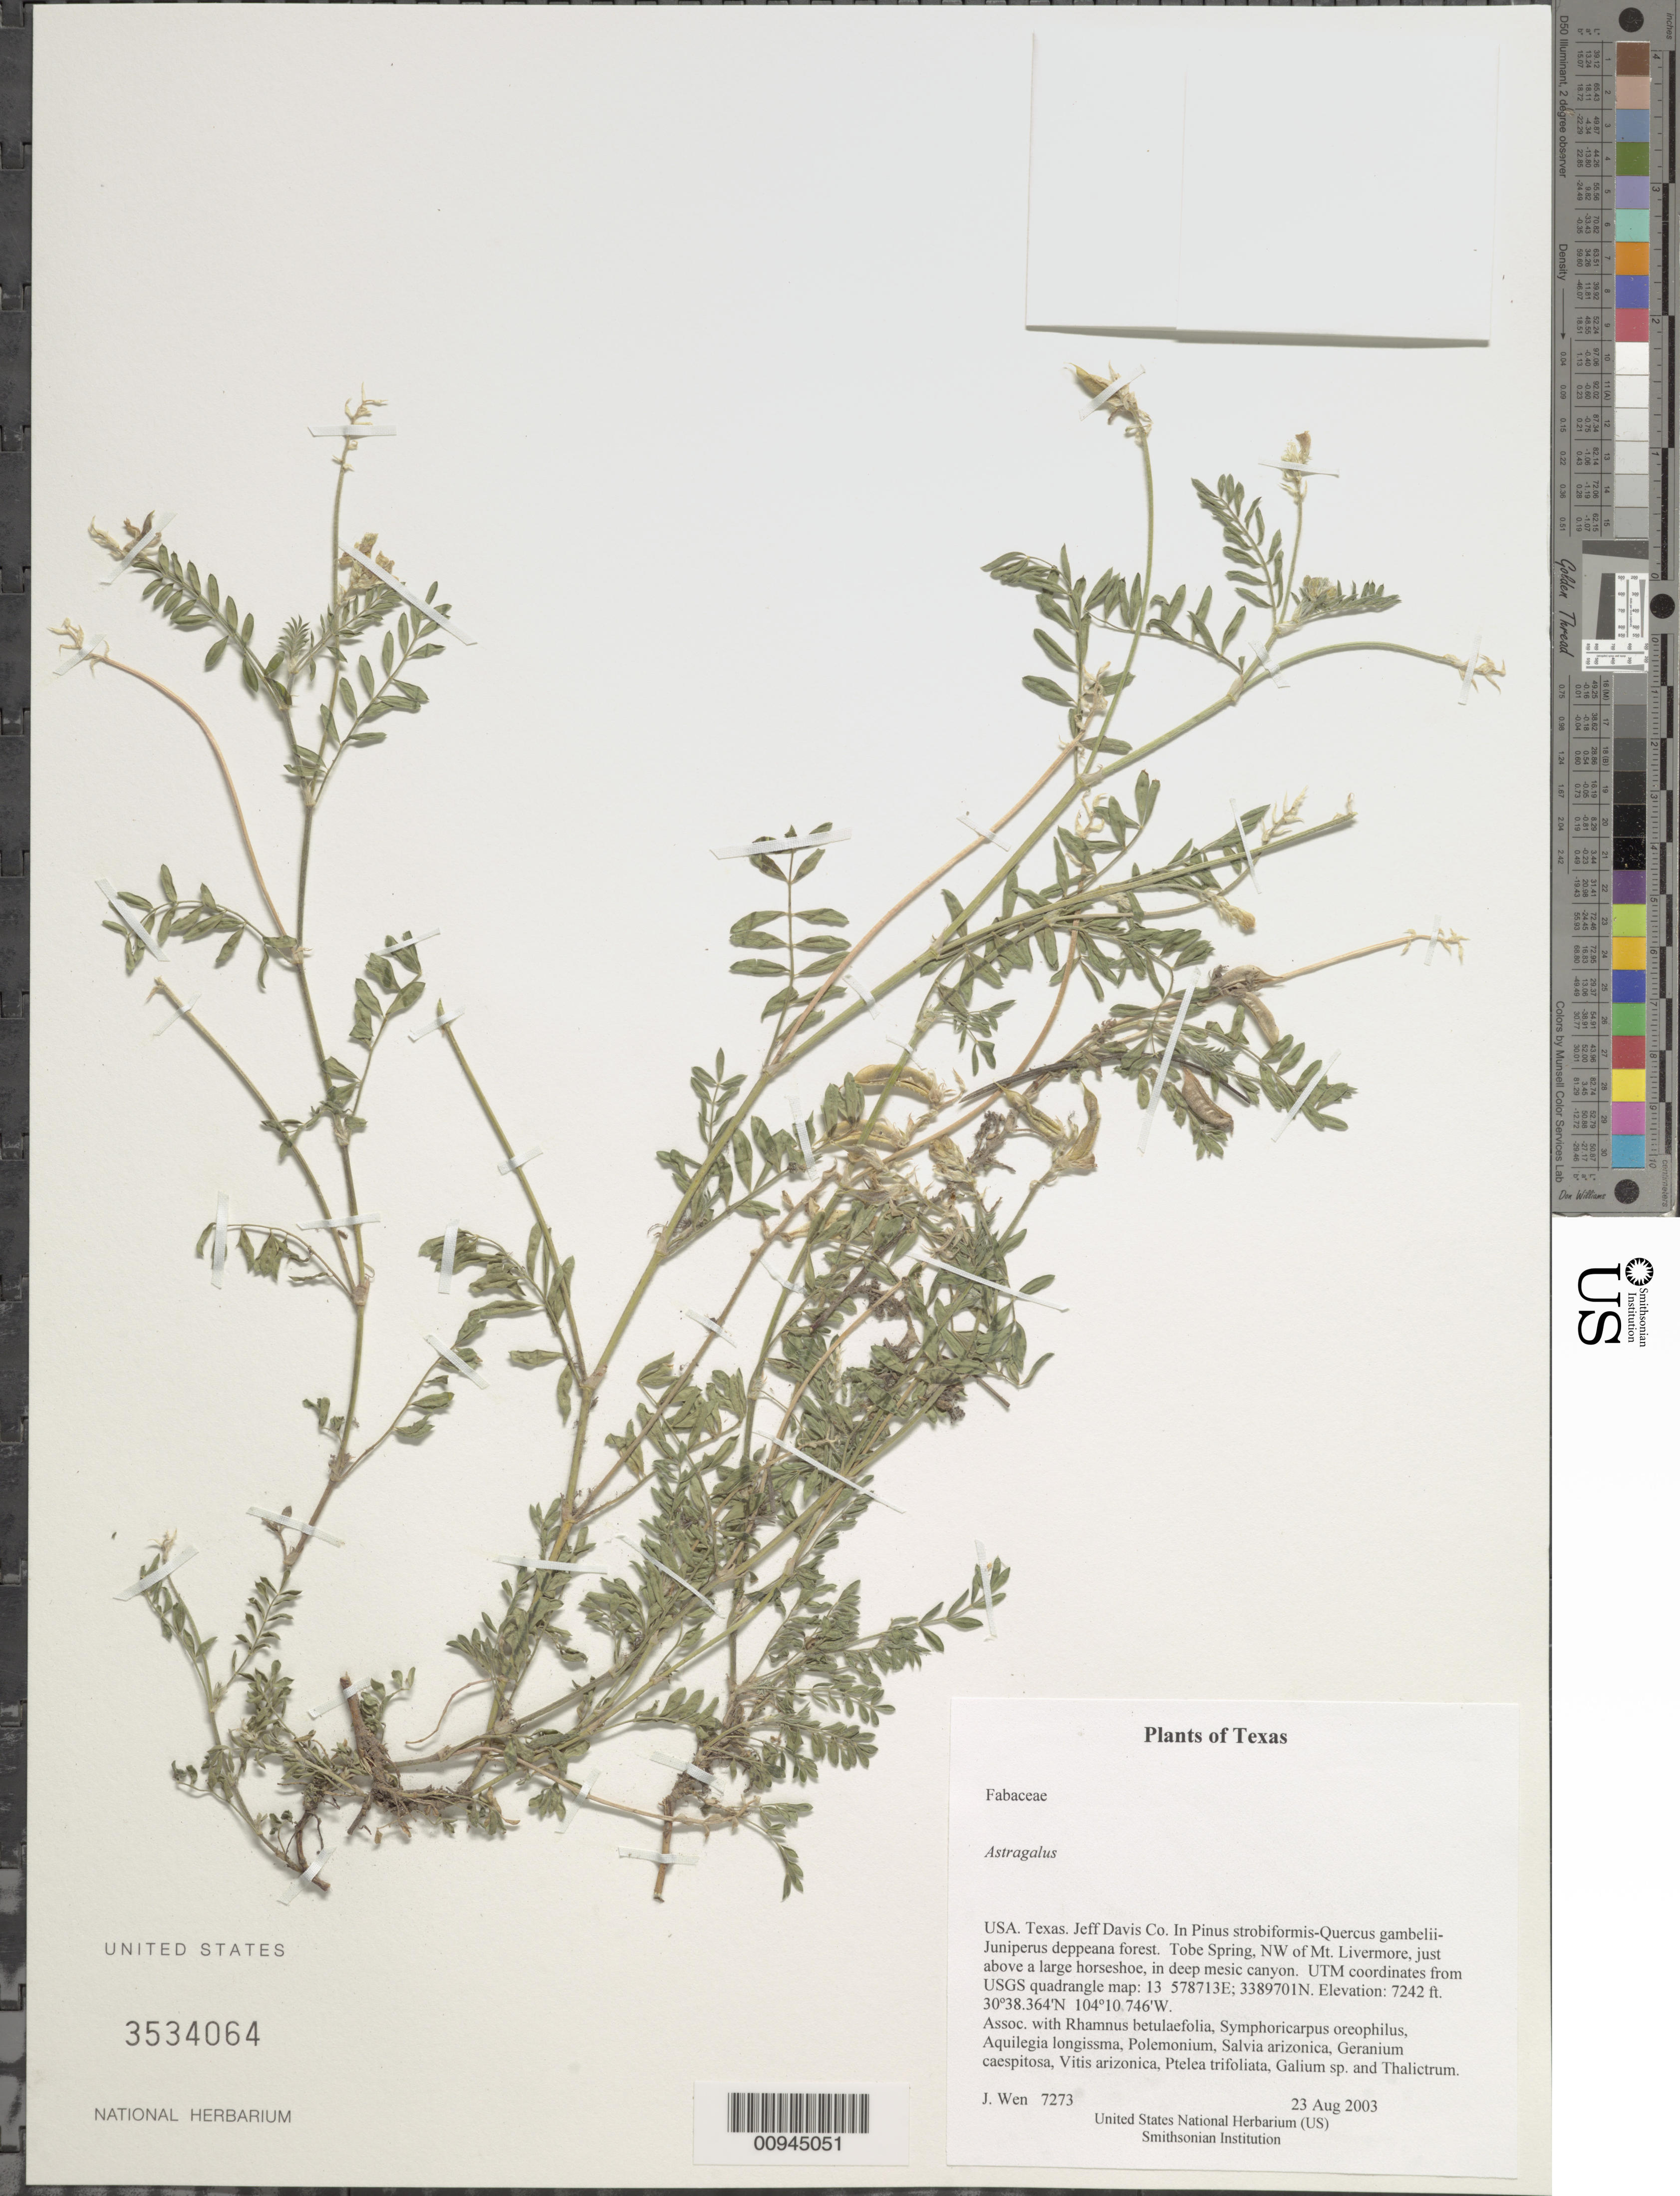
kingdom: Plantae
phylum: Tracheophyta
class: Magnoliopsida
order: Fabales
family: Fabaceae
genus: Astragalus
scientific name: Astragalus sp.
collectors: J. Wen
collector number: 7273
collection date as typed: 23 Aug 2003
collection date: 2003-08-23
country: United States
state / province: Texas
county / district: Jeff Davis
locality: In Pinus strobiformis-Quercus gambelii-Juniperus deppeana forest. Tobe Spring, NW of Mt. Livermore, just above a large horseshoe, in deep mesic canyon. UTM coordinates from USGS quadrangle map: 13 578713E; 3389701N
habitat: Assoc. with Rhamnus betulaefolia, Symphoricarpus oreophilus, Aquilegia longissma, Polemonium, Salvia arizonica, Geranium caespitosa, Vitis arizonica, Ptelea trifoliata, Galium sp. and Thalictrum.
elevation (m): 2207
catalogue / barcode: US 3534064